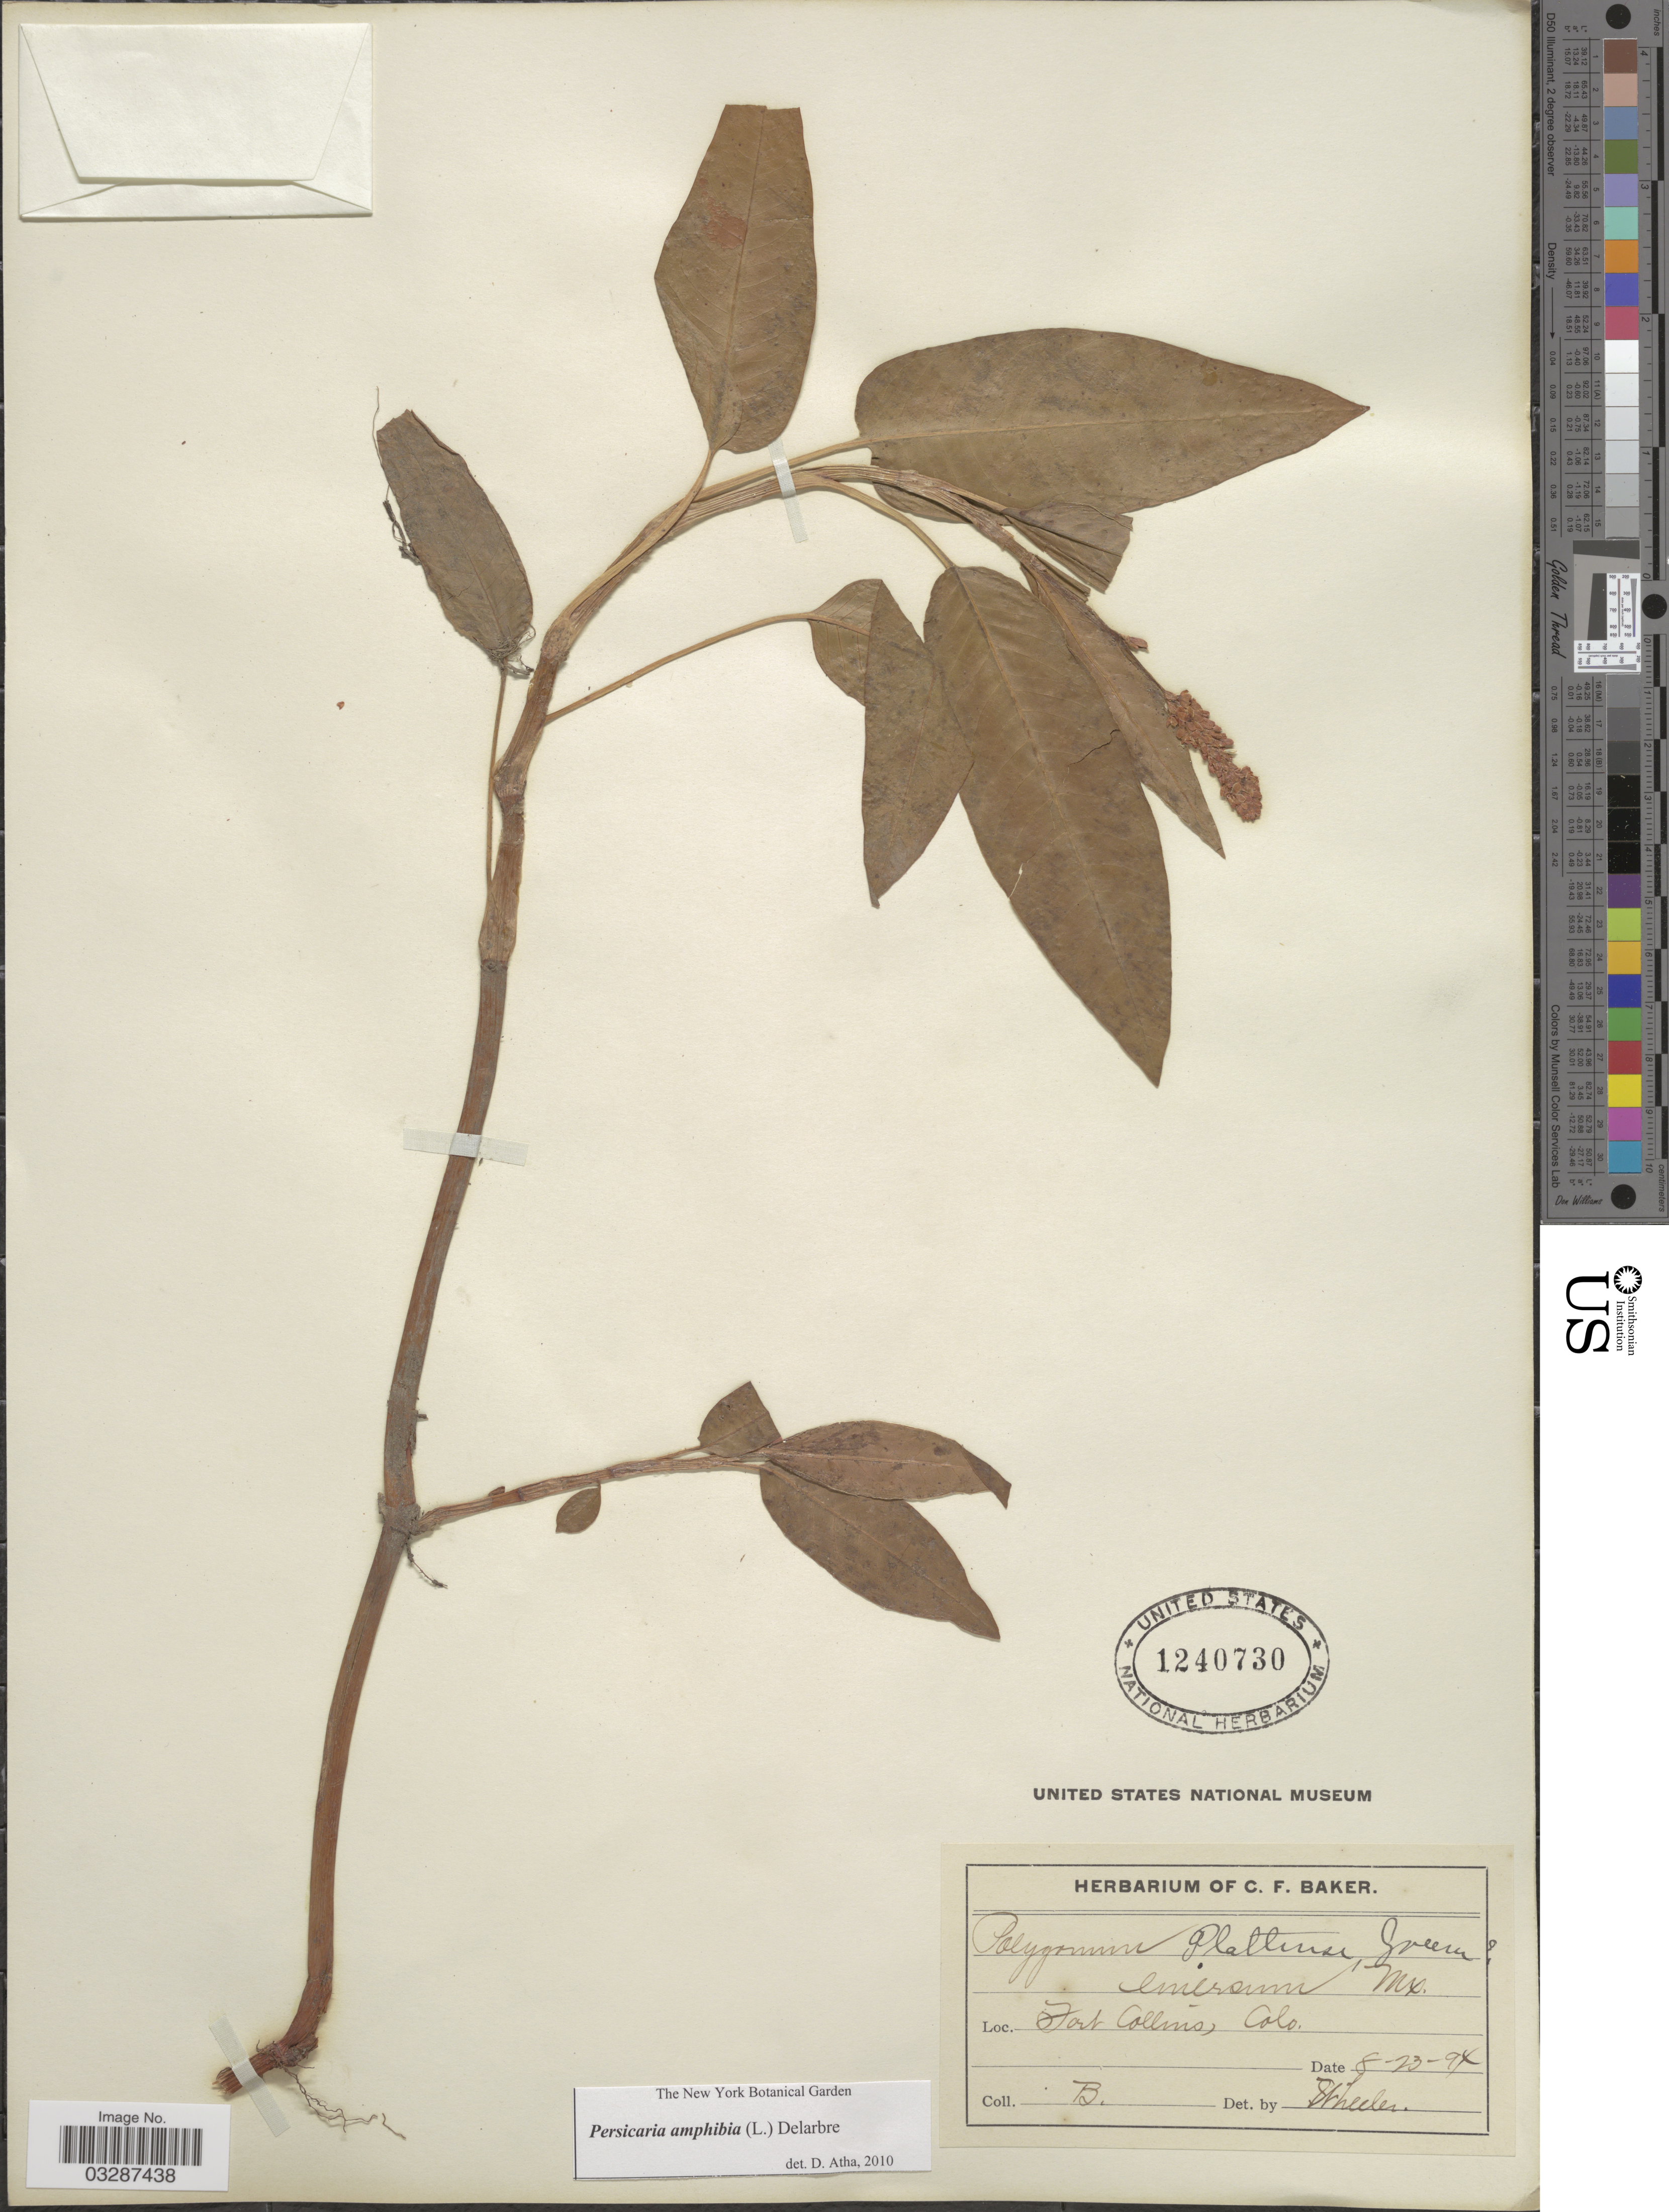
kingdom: Plantae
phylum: Tracheophyta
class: Magnoliopsida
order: Caryophyllales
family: Polygonaceae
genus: Persicaria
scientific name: Persicaria amphibia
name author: (L.) Delarbre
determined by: Atha, D. E.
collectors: C. F. Baker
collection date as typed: Transcribed d/m/y: 23/8/94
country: United States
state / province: Colorado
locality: Fort Collins.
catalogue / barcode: US 1240730